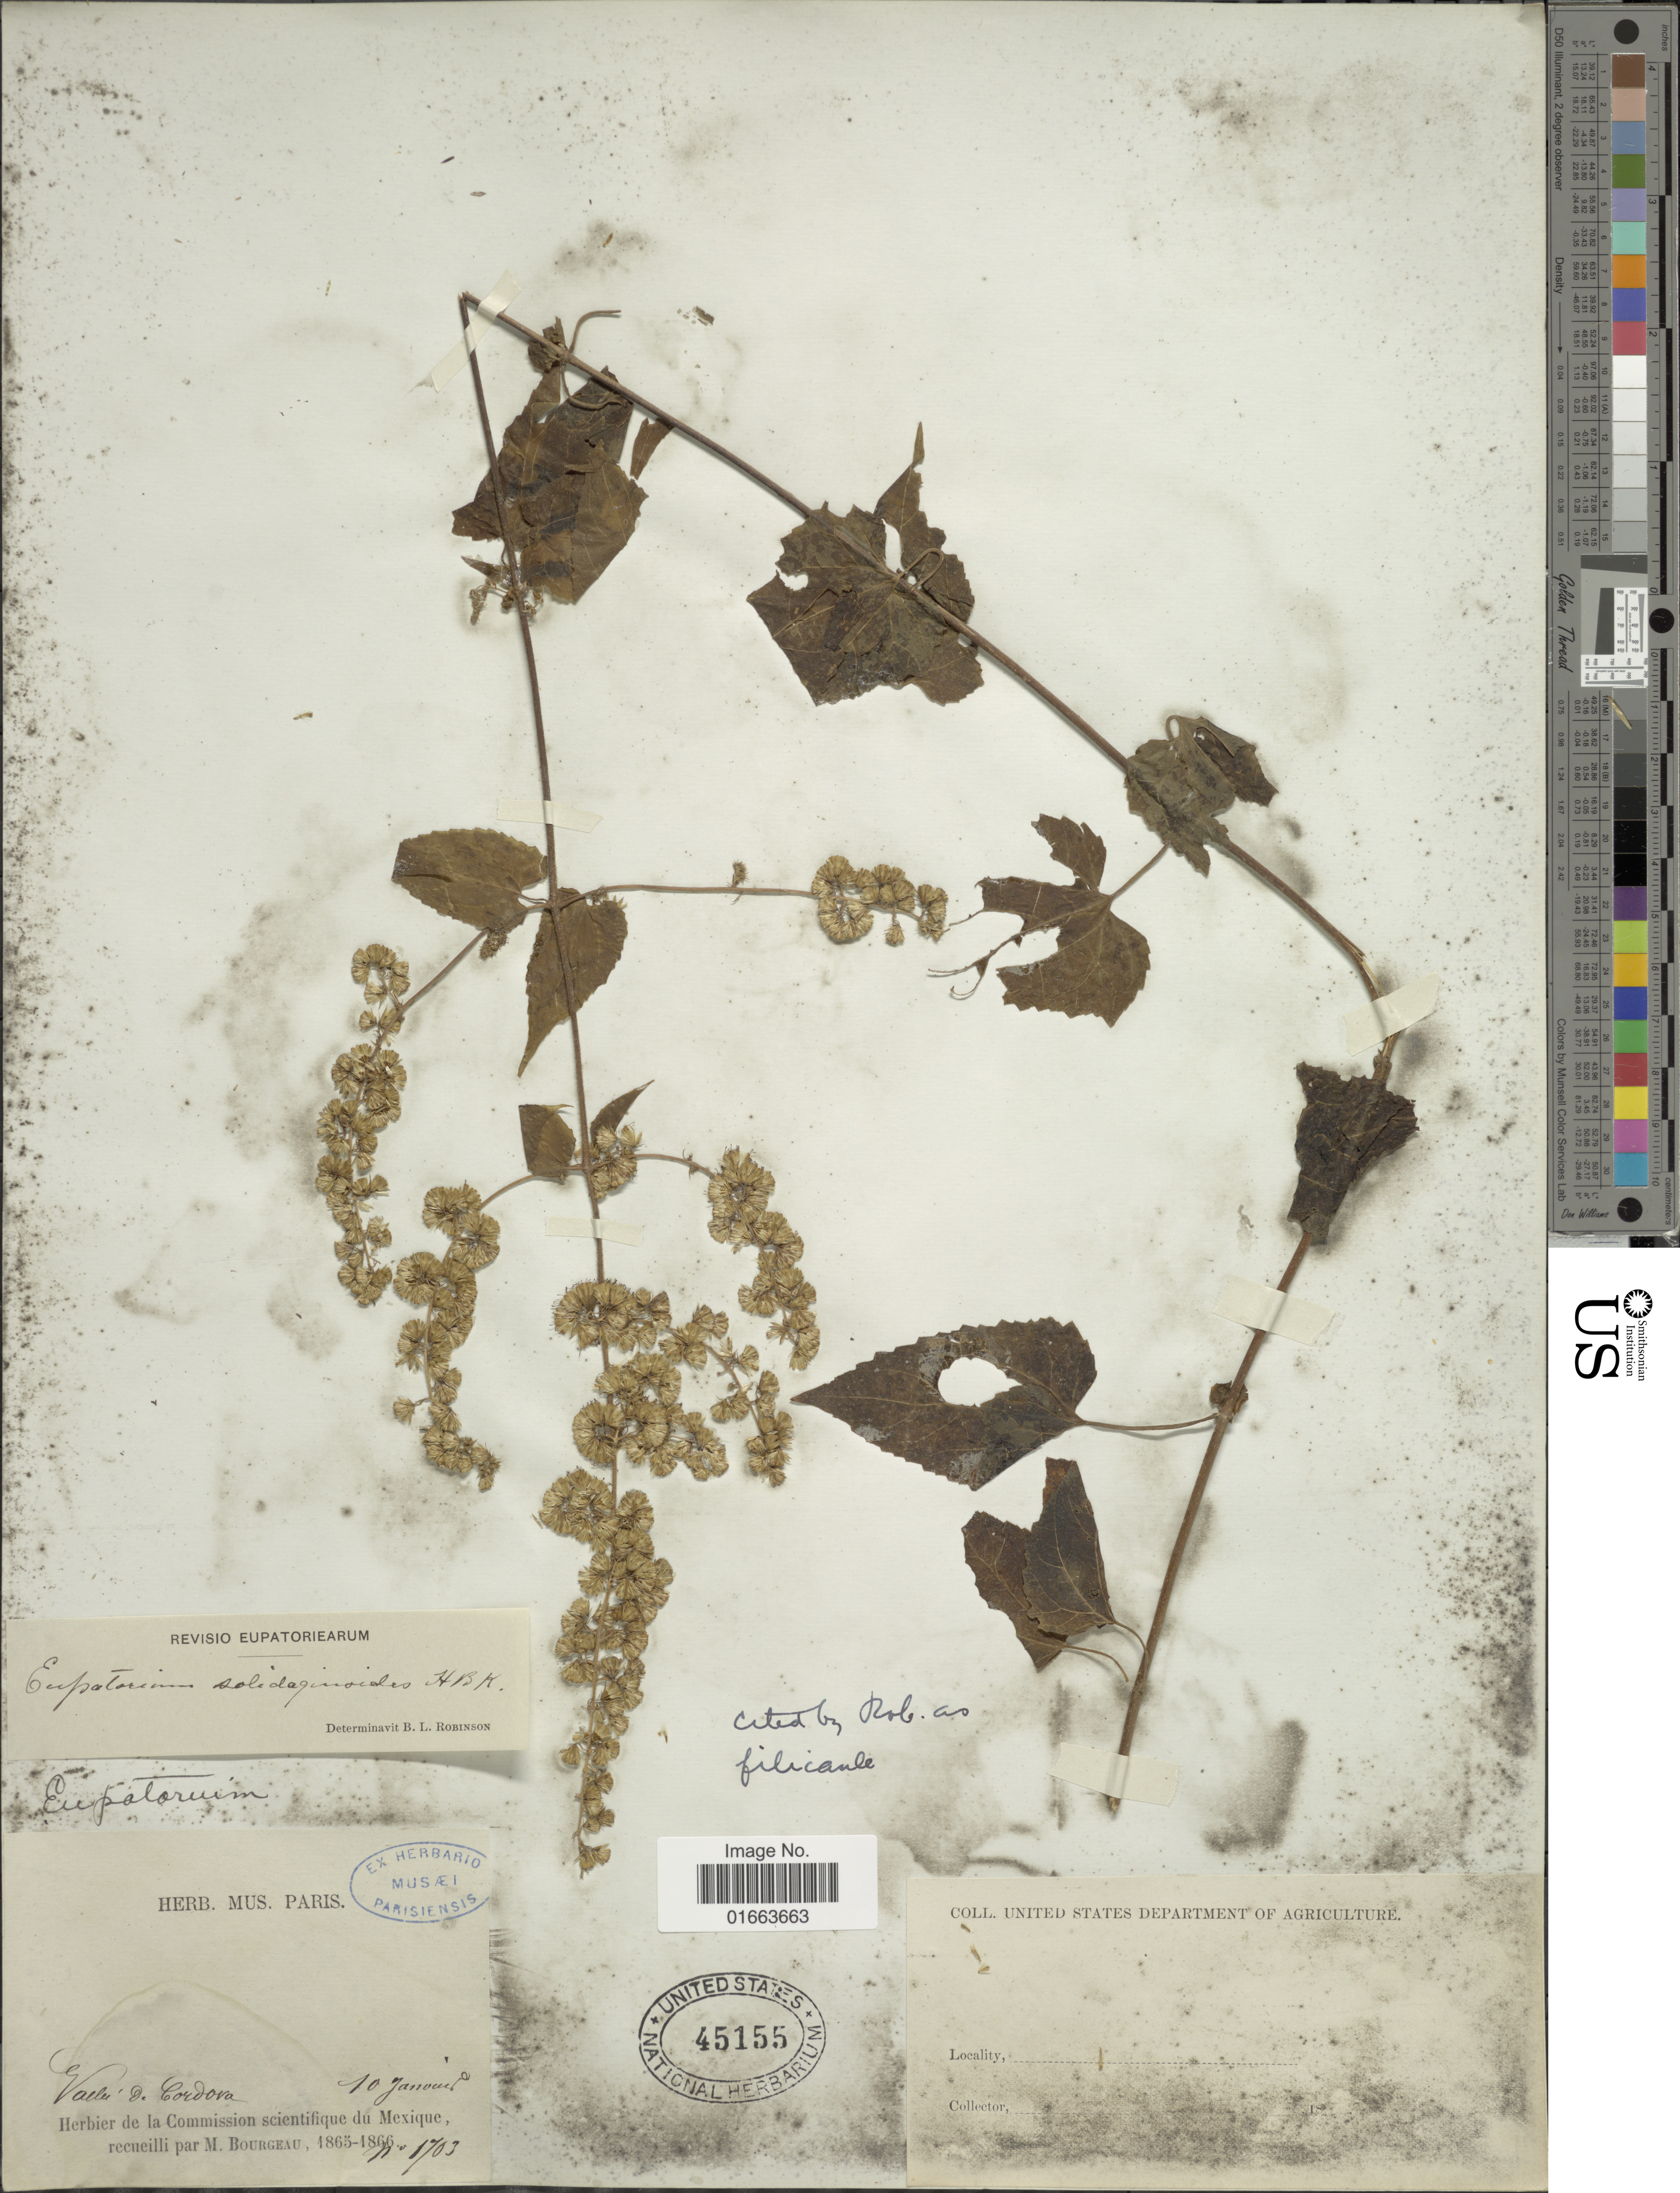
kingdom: Plantae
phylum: Tracheophyta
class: Magnoliopsida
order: Asterales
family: Asteraceae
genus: Koanophyllon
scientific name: Koanophyllon solidaginoides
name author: (Kunth) R.M. King & H. Rob.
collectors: M. Bourgeau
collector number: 1703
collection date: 1866-01-10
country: Mexico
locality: Vallie de Cordora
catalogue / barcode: US 45155